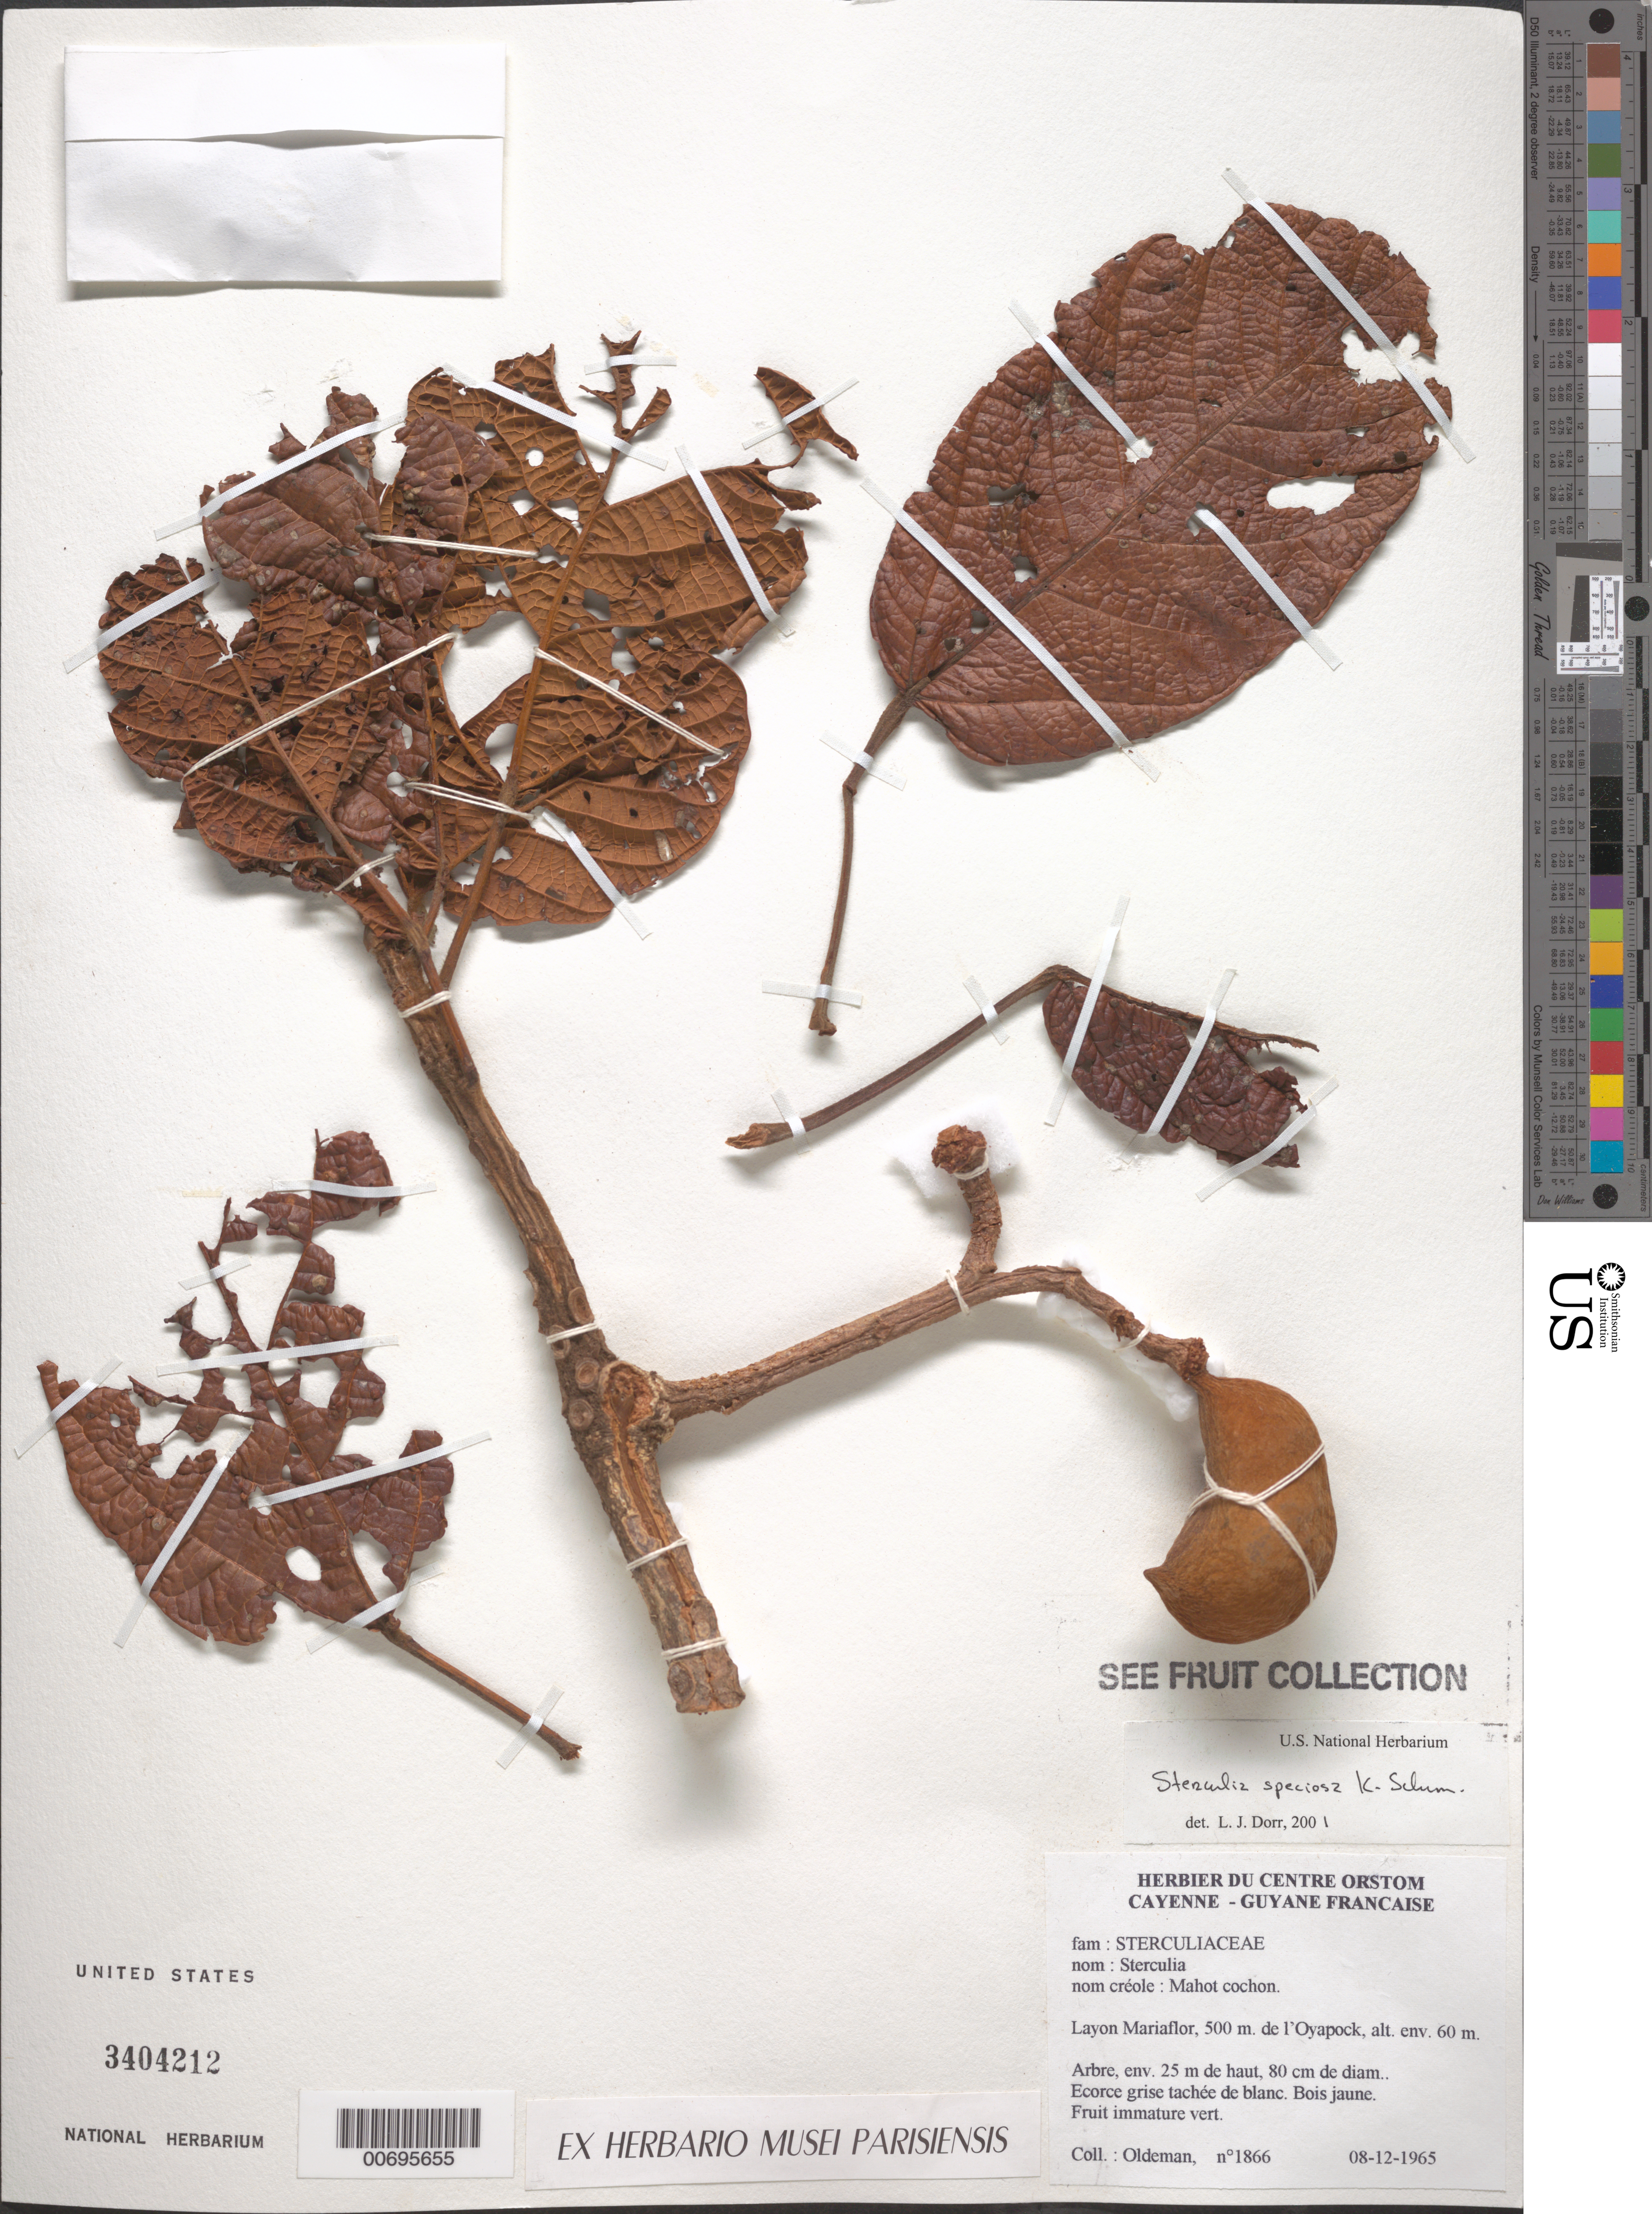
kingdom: Plantae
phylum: Tracheophyta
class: Magnoliopsida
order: Malvales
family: Malvaceae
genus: Sterculia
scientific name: Sterculia speciosa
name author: K. Schum.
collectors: R. Oldeman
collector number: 1866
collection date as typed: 08 Dec 1965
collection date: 1965-12-08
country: French Guiana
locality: Layon Mariaflor, 500 m de l'Oyapock.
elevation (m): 60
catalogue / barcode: US 3404212